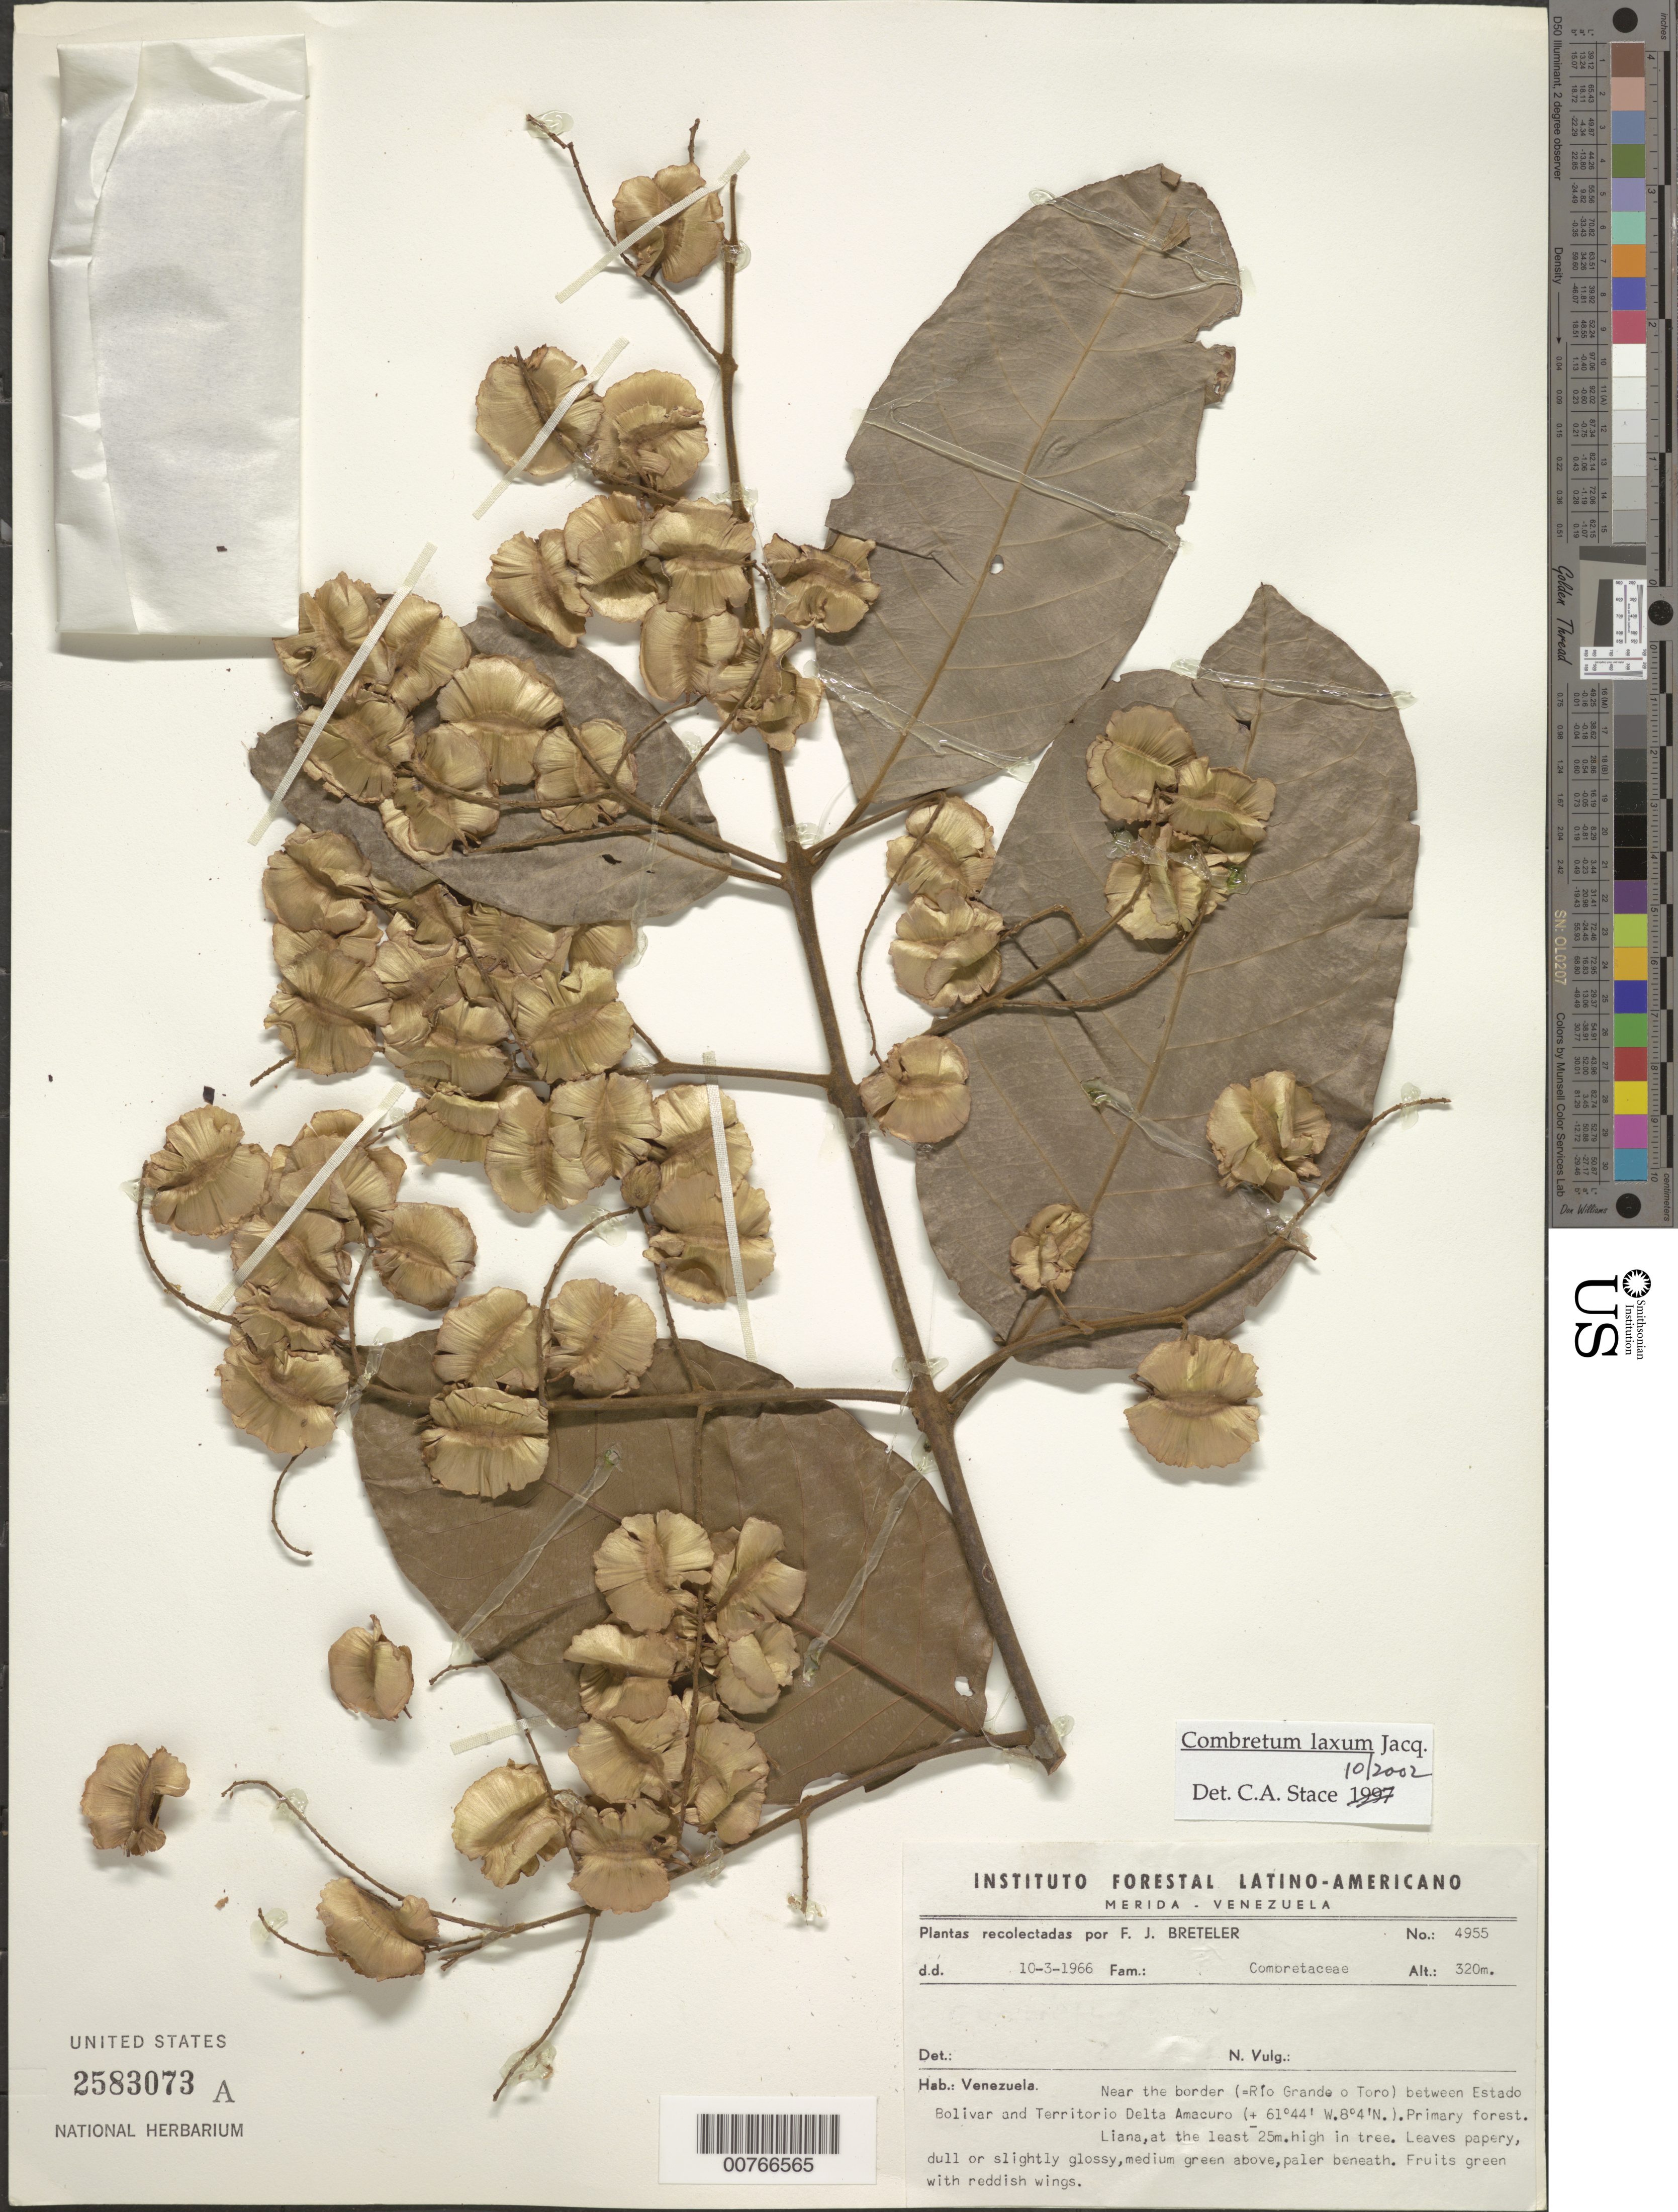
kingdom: Plantae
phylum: Tracheophyta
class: Magnoliopsida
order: Myrtales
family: Combretaceae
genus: Combretum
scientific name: Combretum laxum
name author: Jacq.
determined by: Stace, C. A.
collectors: F. J. Breteler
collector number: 4955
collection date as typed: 10-Mar-66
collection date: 1966-03-10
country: Venezuela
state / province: Bolívar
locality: Río Grande o Toro, near border between Estado Bolívar and Territorío Delta Amacuro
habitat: Primary forest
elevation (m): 320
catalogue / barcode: US 2583073A